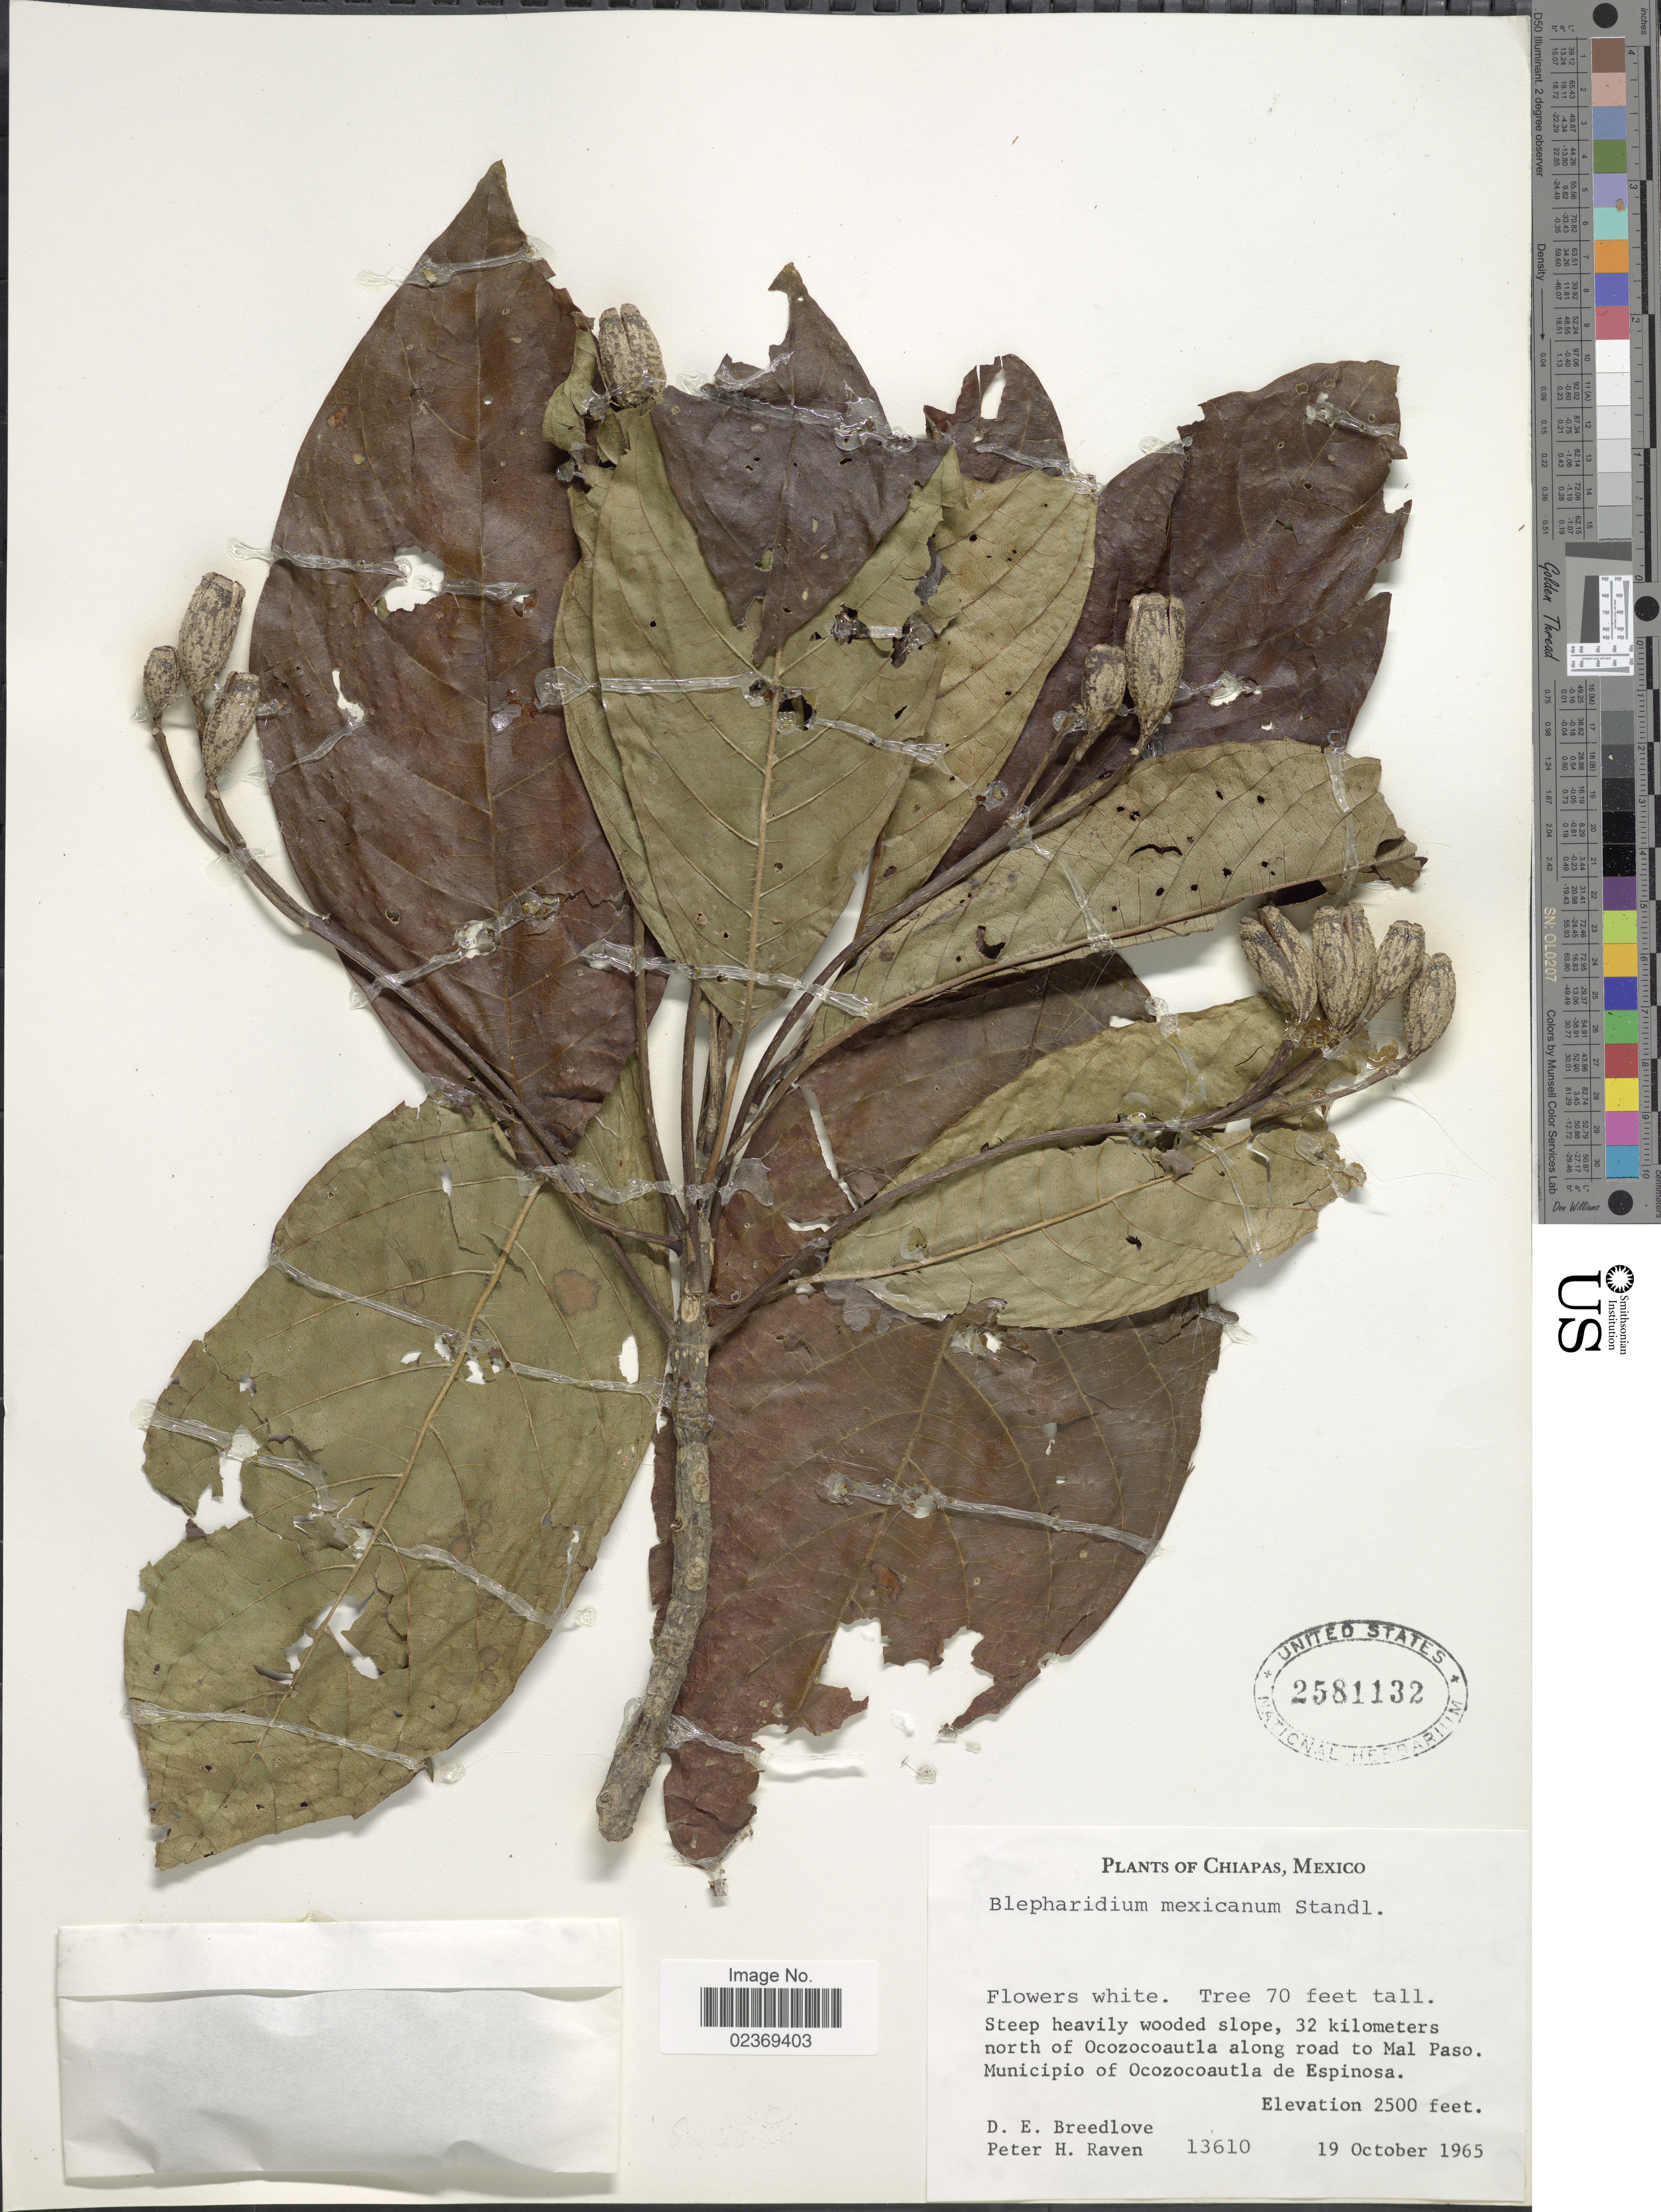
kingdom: Plantae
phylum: Tracheophyta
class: Magnoliopsida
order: Gentianales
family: Rubiaceae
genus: Blepharidium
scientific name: Blepharidium mexicanum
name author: Standl.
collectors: D. E. Breedlove & P. Raven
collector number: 13610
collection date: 1965-10-19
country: Mexico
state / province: Chiapas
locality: Steep heavily wooded slope, 32 kilometers north of Ocozocoautla along road to Mal Paso, Municipio of Ocozocoautla de Espinosa.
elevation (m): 762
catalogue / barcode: US 2581132